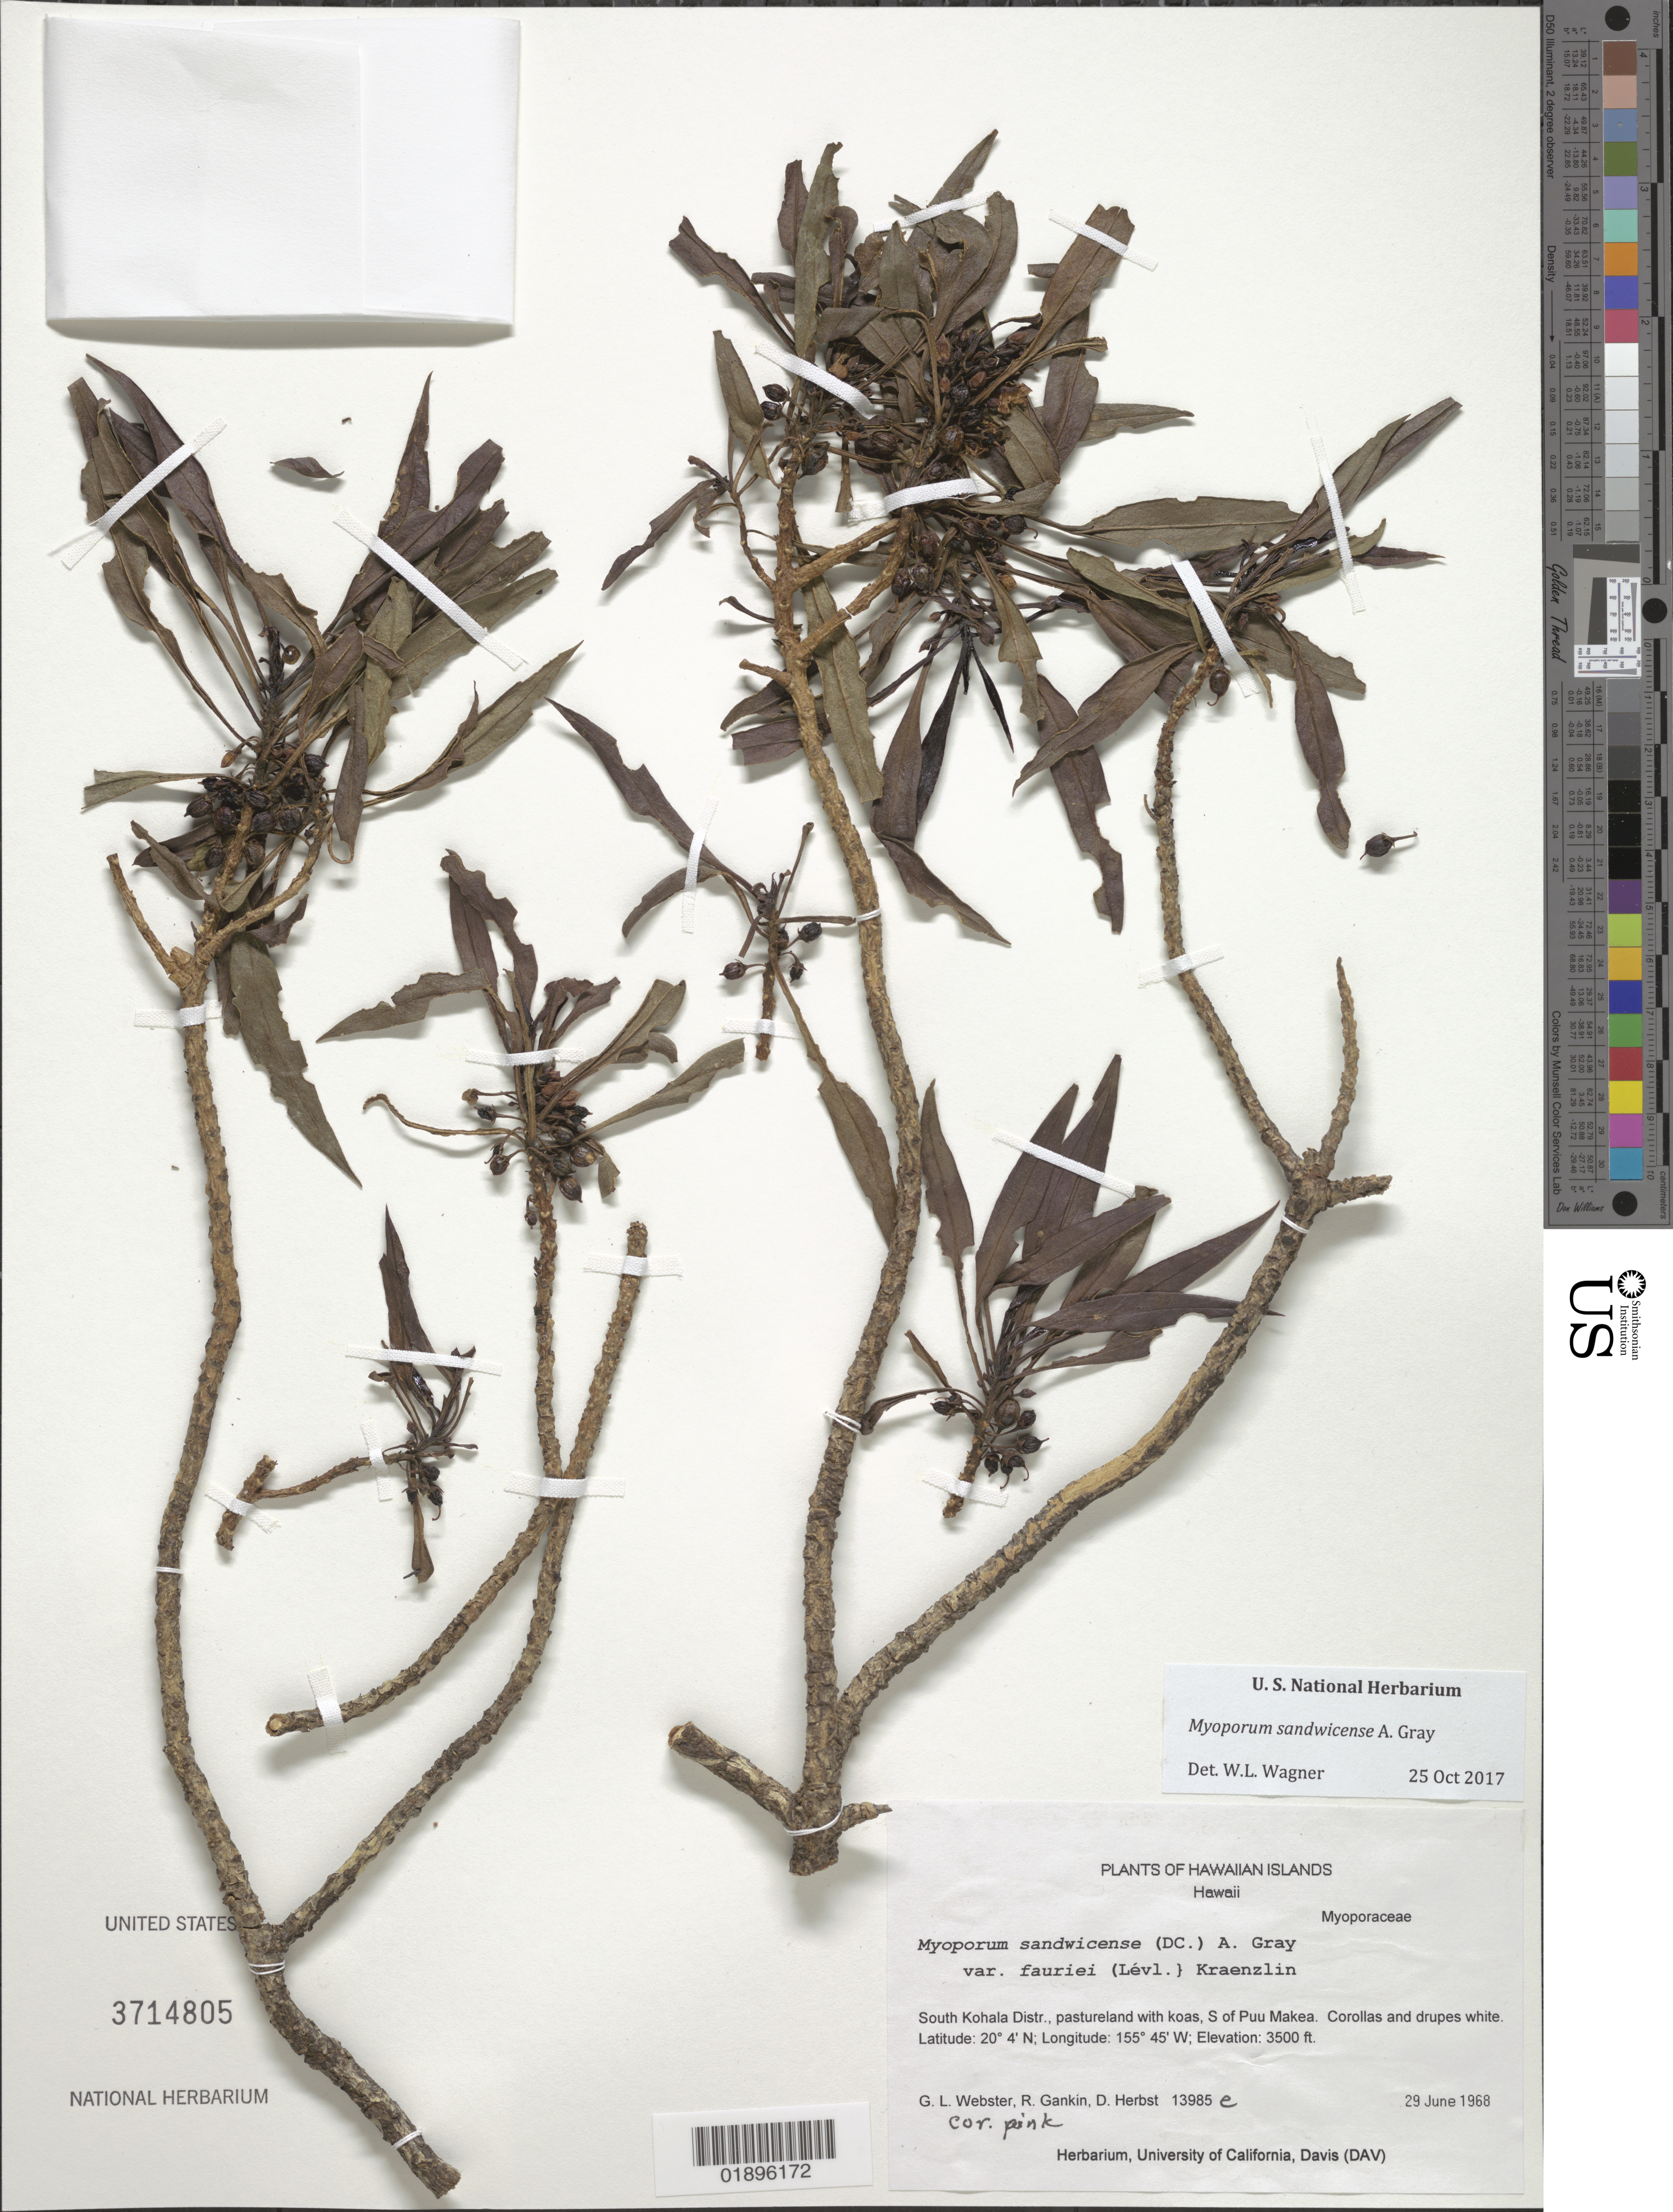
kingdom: Plantae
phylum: Tracheophyta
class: Magnoliopsida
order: Lamiales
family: Scrophulariaceae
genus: Myoporum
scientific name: Myoporum sandwicense subsp. sandwicense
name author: A. Gray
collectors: G. L. Webster, R. Gankin & D. R. Herbst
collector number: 13985e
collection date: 1968-06-29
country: United States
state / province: Hawaii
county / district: Hawaii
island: Hawaii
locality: South Kohala District, S. of Puu Makea.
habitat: Pastureland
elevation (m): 1067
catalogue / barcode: US 3714805